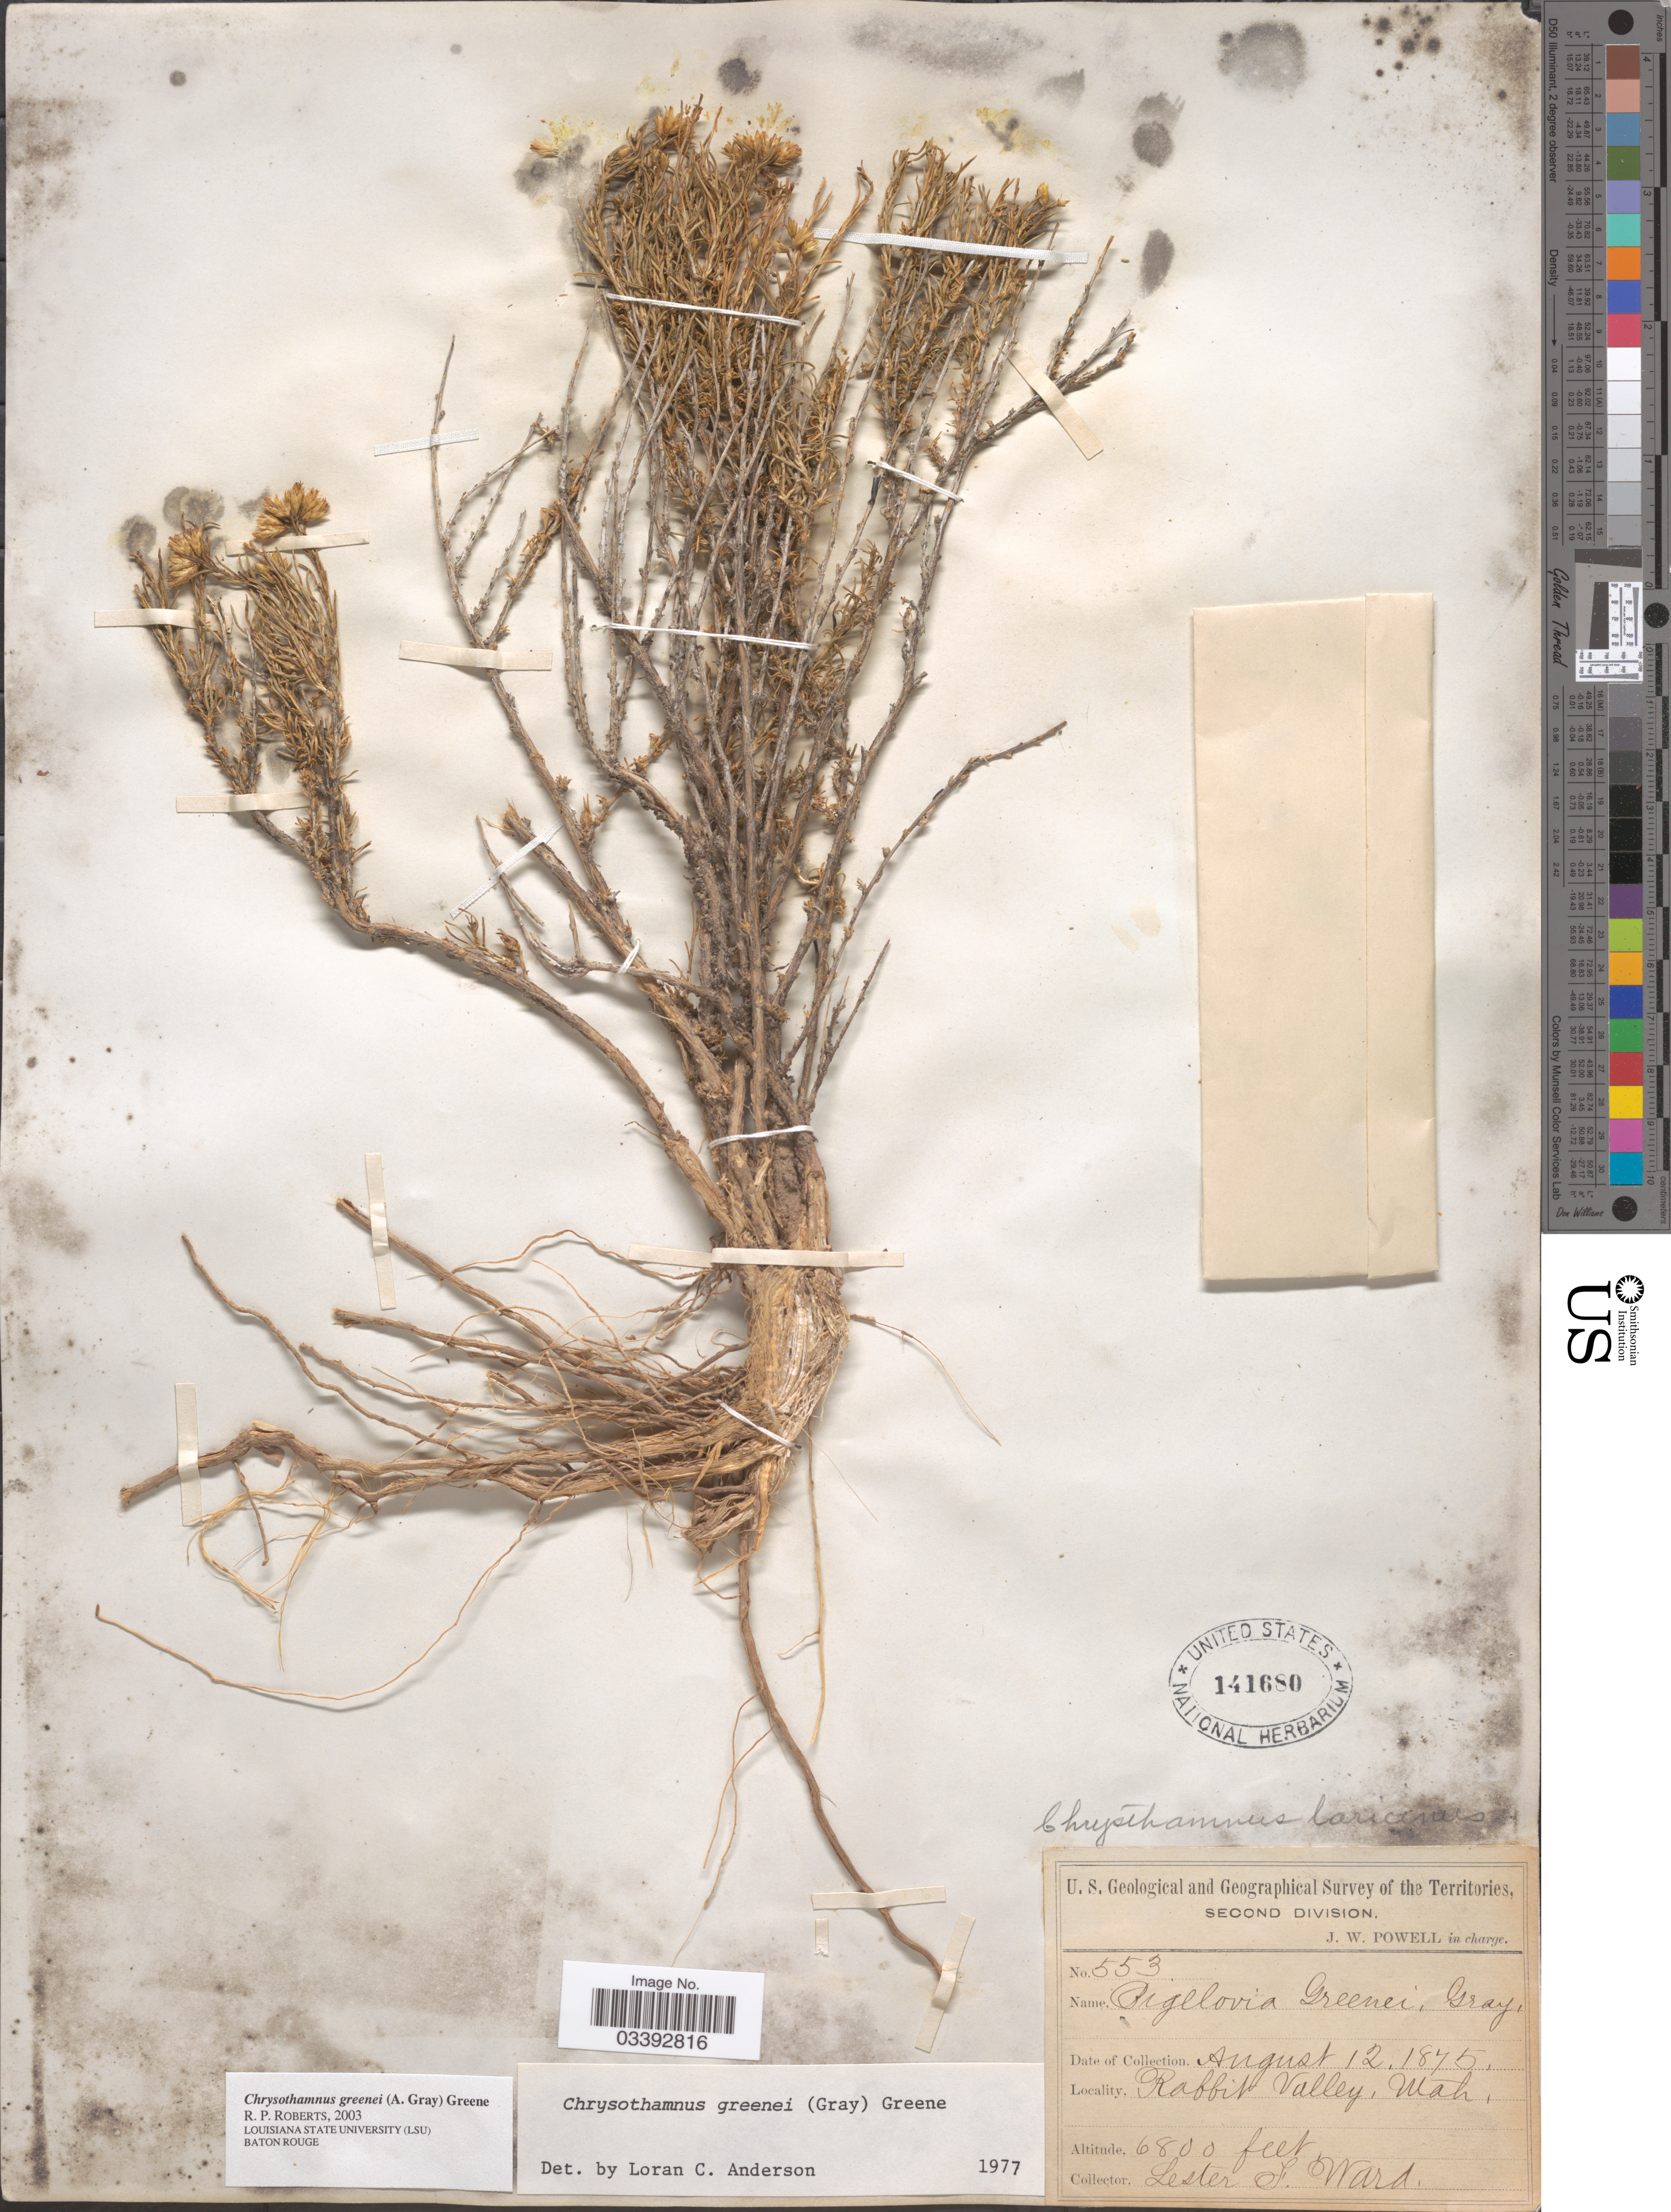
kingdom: Plantae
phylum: Tracheophyta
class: Magnoliopsida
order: Asterales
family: Asteraceae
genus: Chrysothamnus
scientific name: Chrysothamnus greenei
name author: (A. Gray) Greene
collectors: L. F. Ward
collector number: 553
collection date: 1945-08-12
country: United States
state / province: Utah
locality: Rabbit Valley.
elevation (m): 2073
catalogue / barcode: US 141680